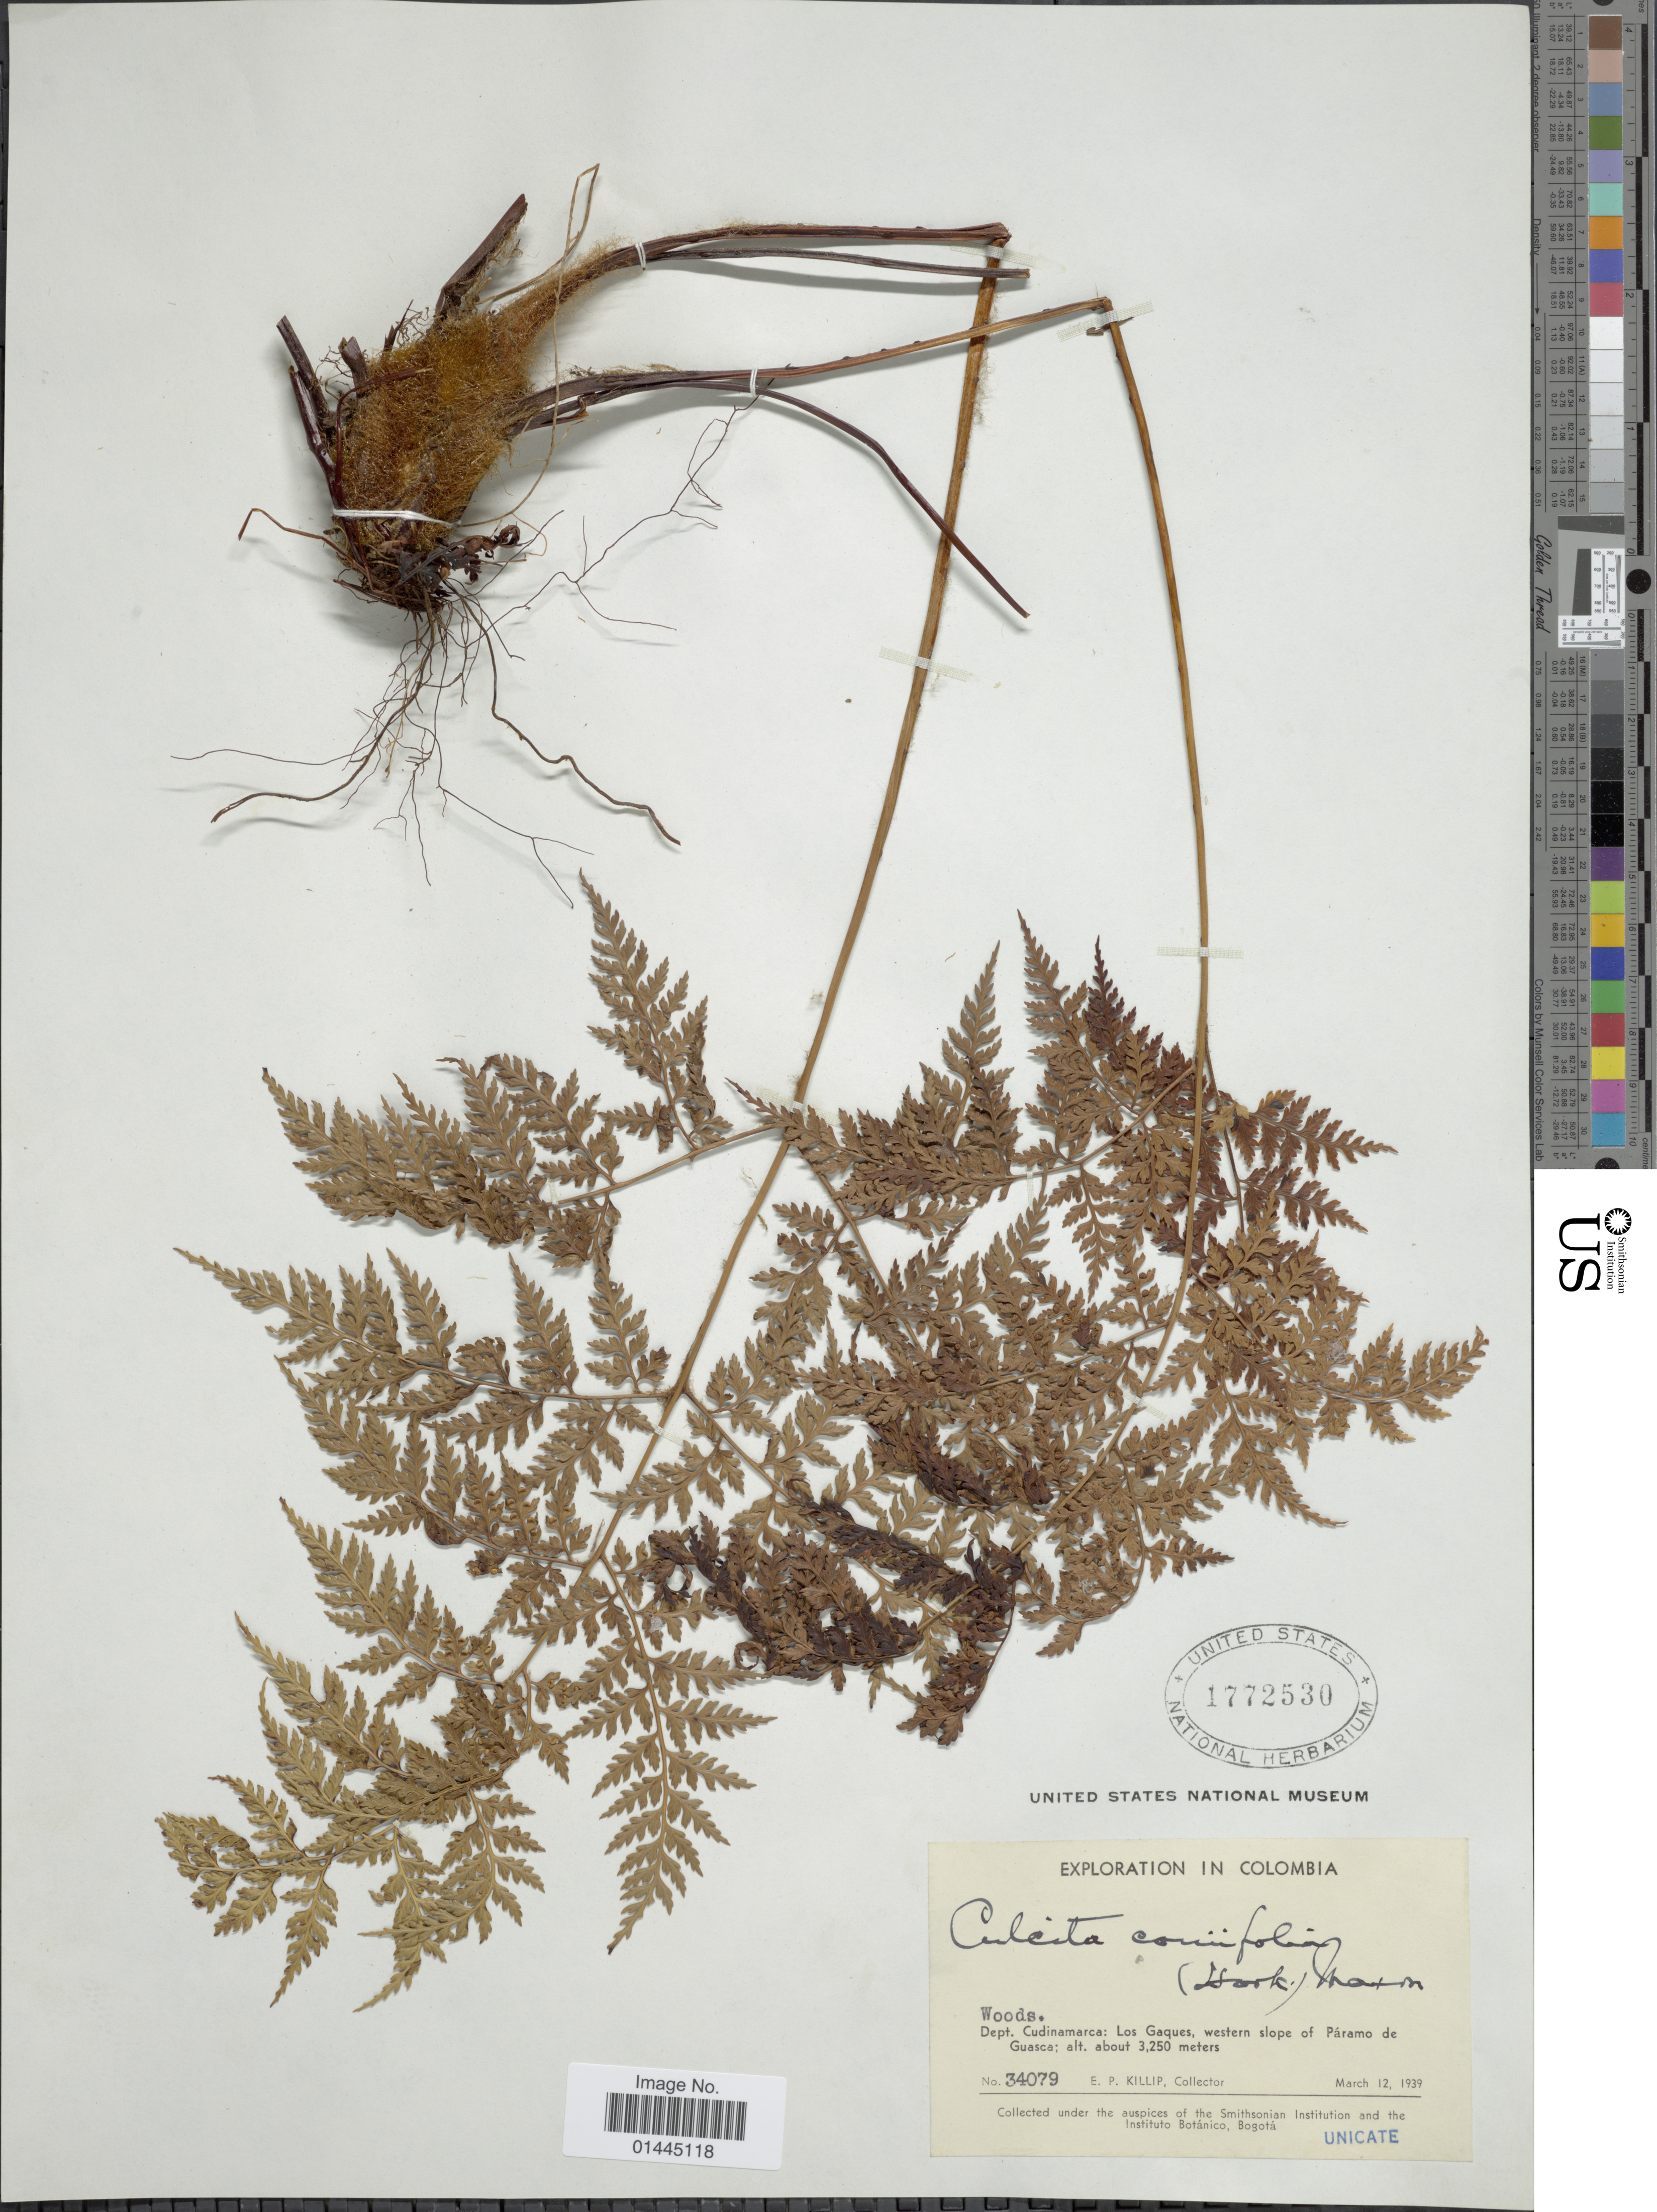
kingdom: Plantae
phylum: Tracheophyta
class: Polypodiopsida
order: Cyatheales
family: Culcitaceae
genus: Culcita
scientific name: Culcita coniifolia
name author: (Hook.) Maxon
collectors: E. P. Killip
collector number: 34079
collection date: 1939-03-12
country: Colombia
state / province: Cundinamarca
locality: Los Gaques, western slopes of Paramo de Guasca.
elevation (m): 3250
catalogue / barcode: US 1772530